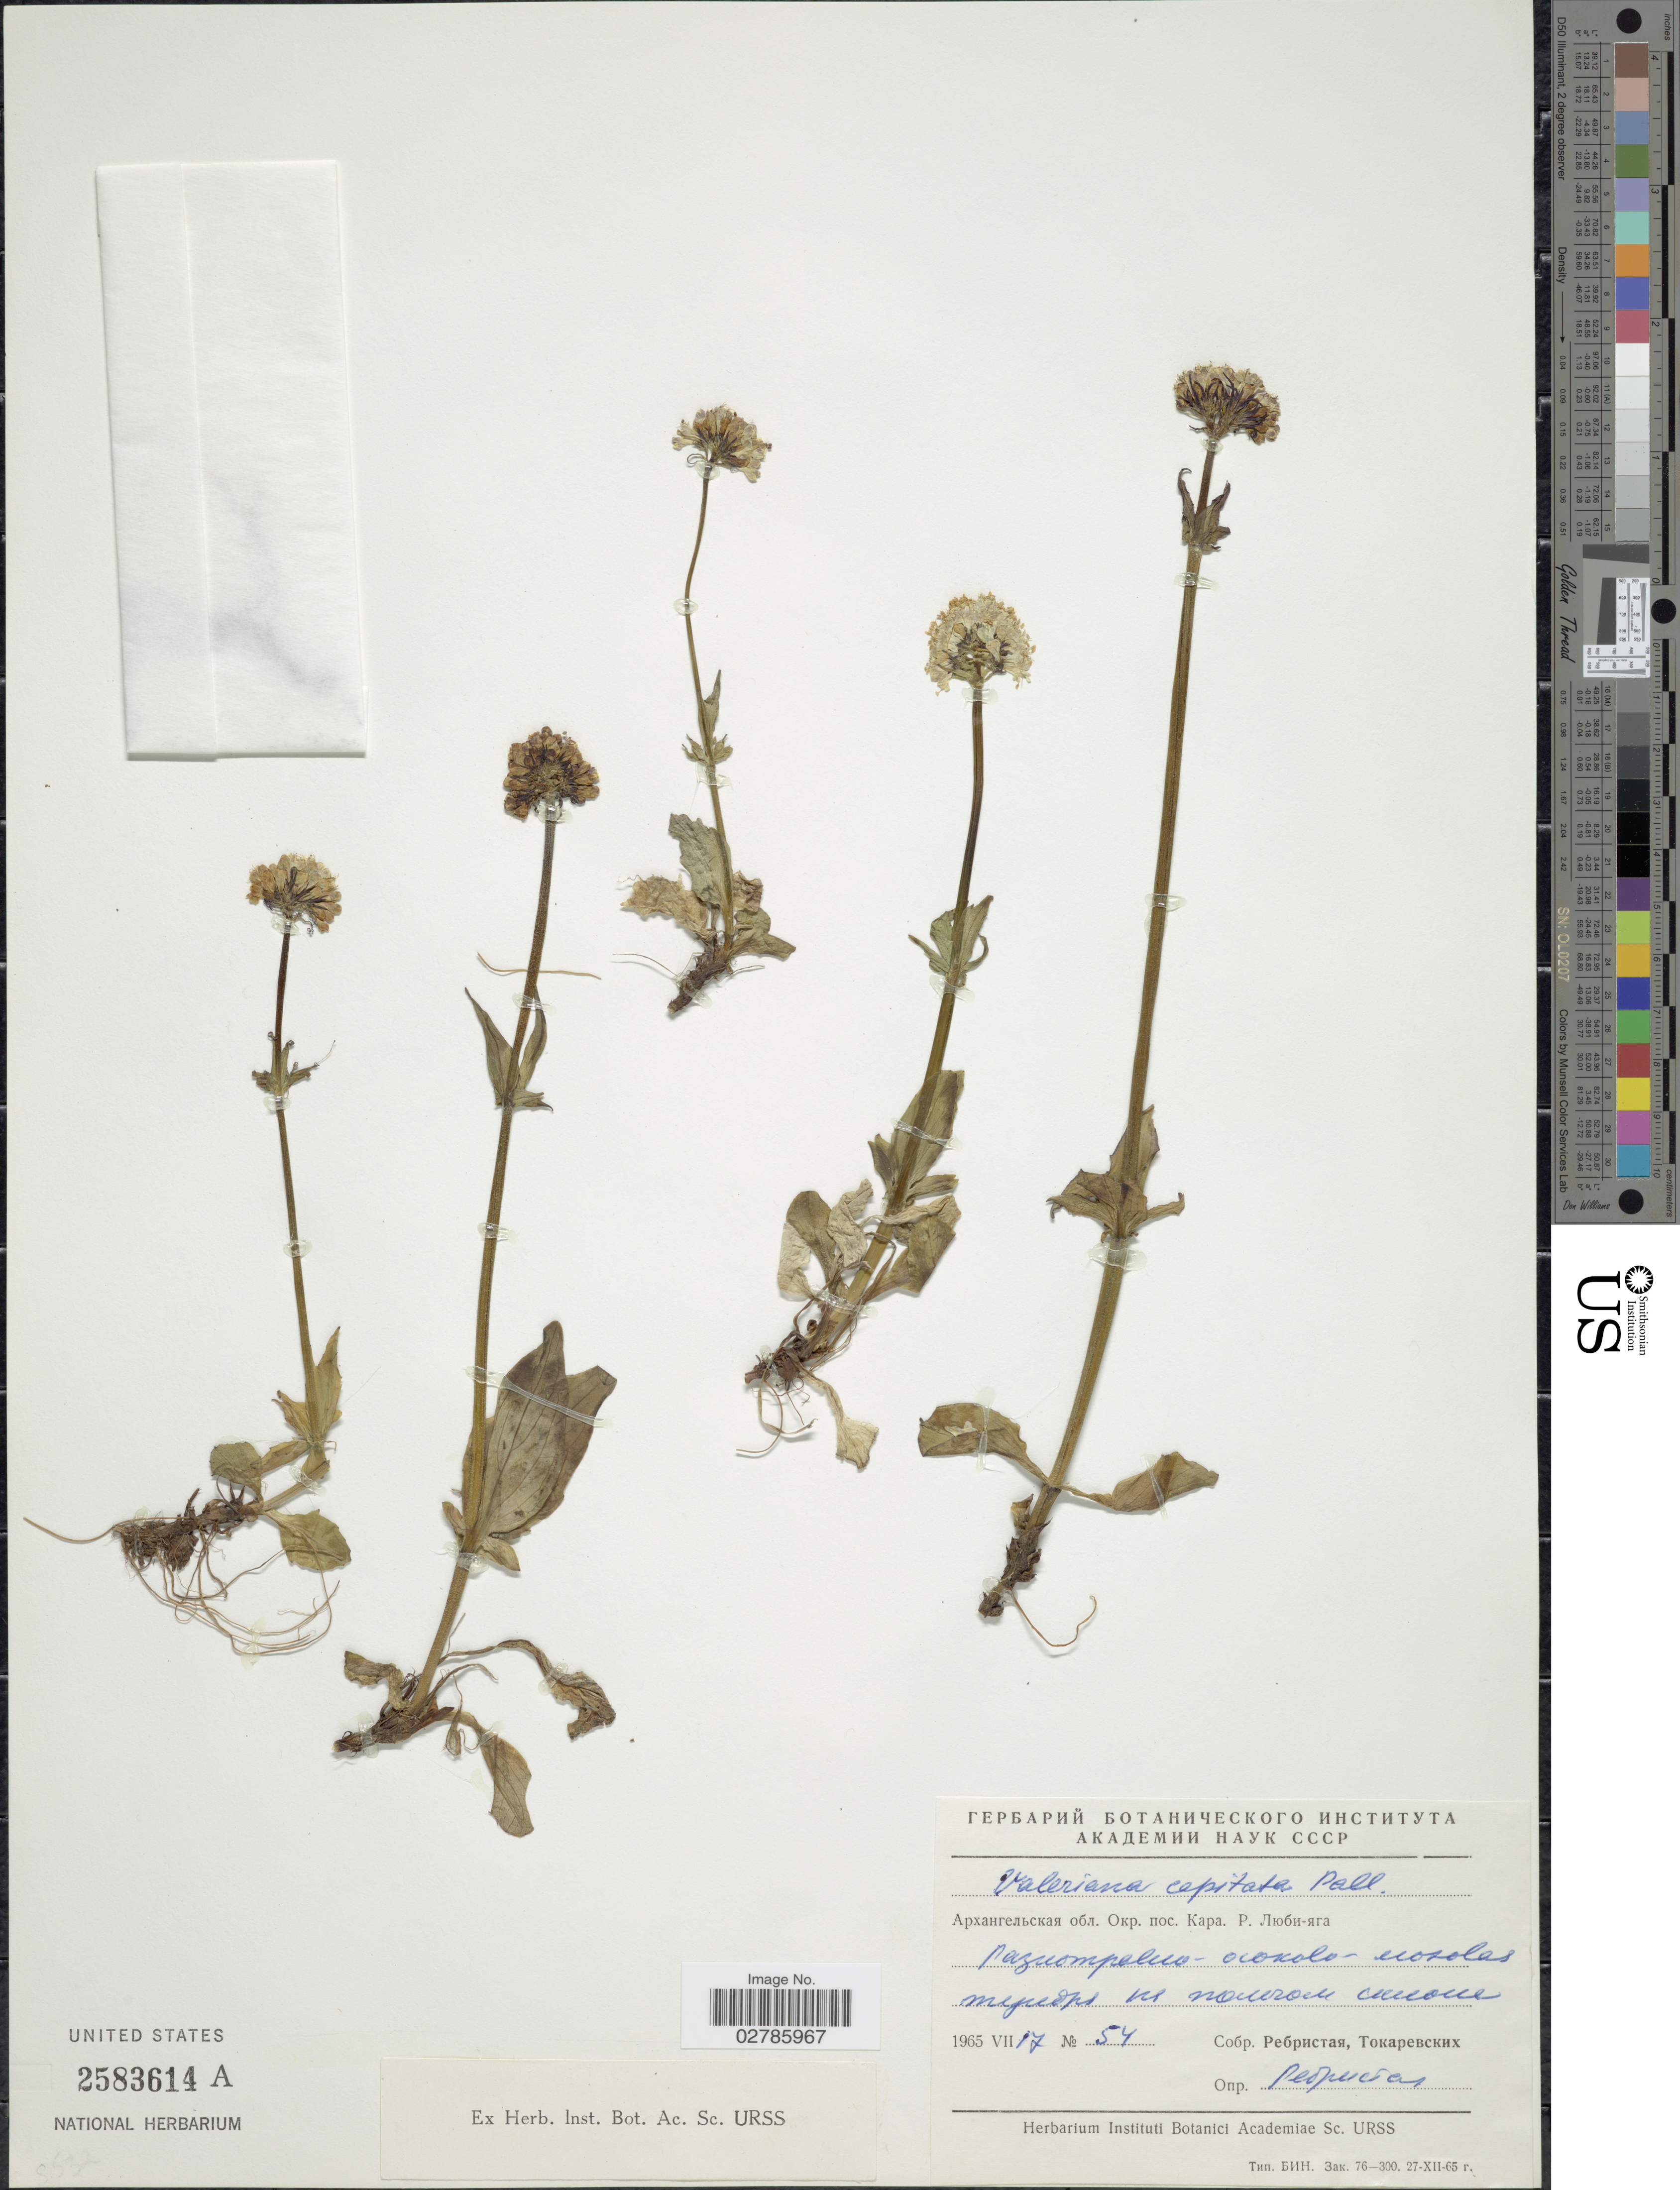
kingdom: Plantae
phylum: Tracheophyta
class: Magnoliopsida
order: Dipsacales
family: Caprifoliaceae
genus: Valeriana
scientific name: Valeriana capitata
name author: Link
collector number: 54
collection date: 1965-07-17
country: U.S.S.R.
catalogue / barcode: US 2583614A